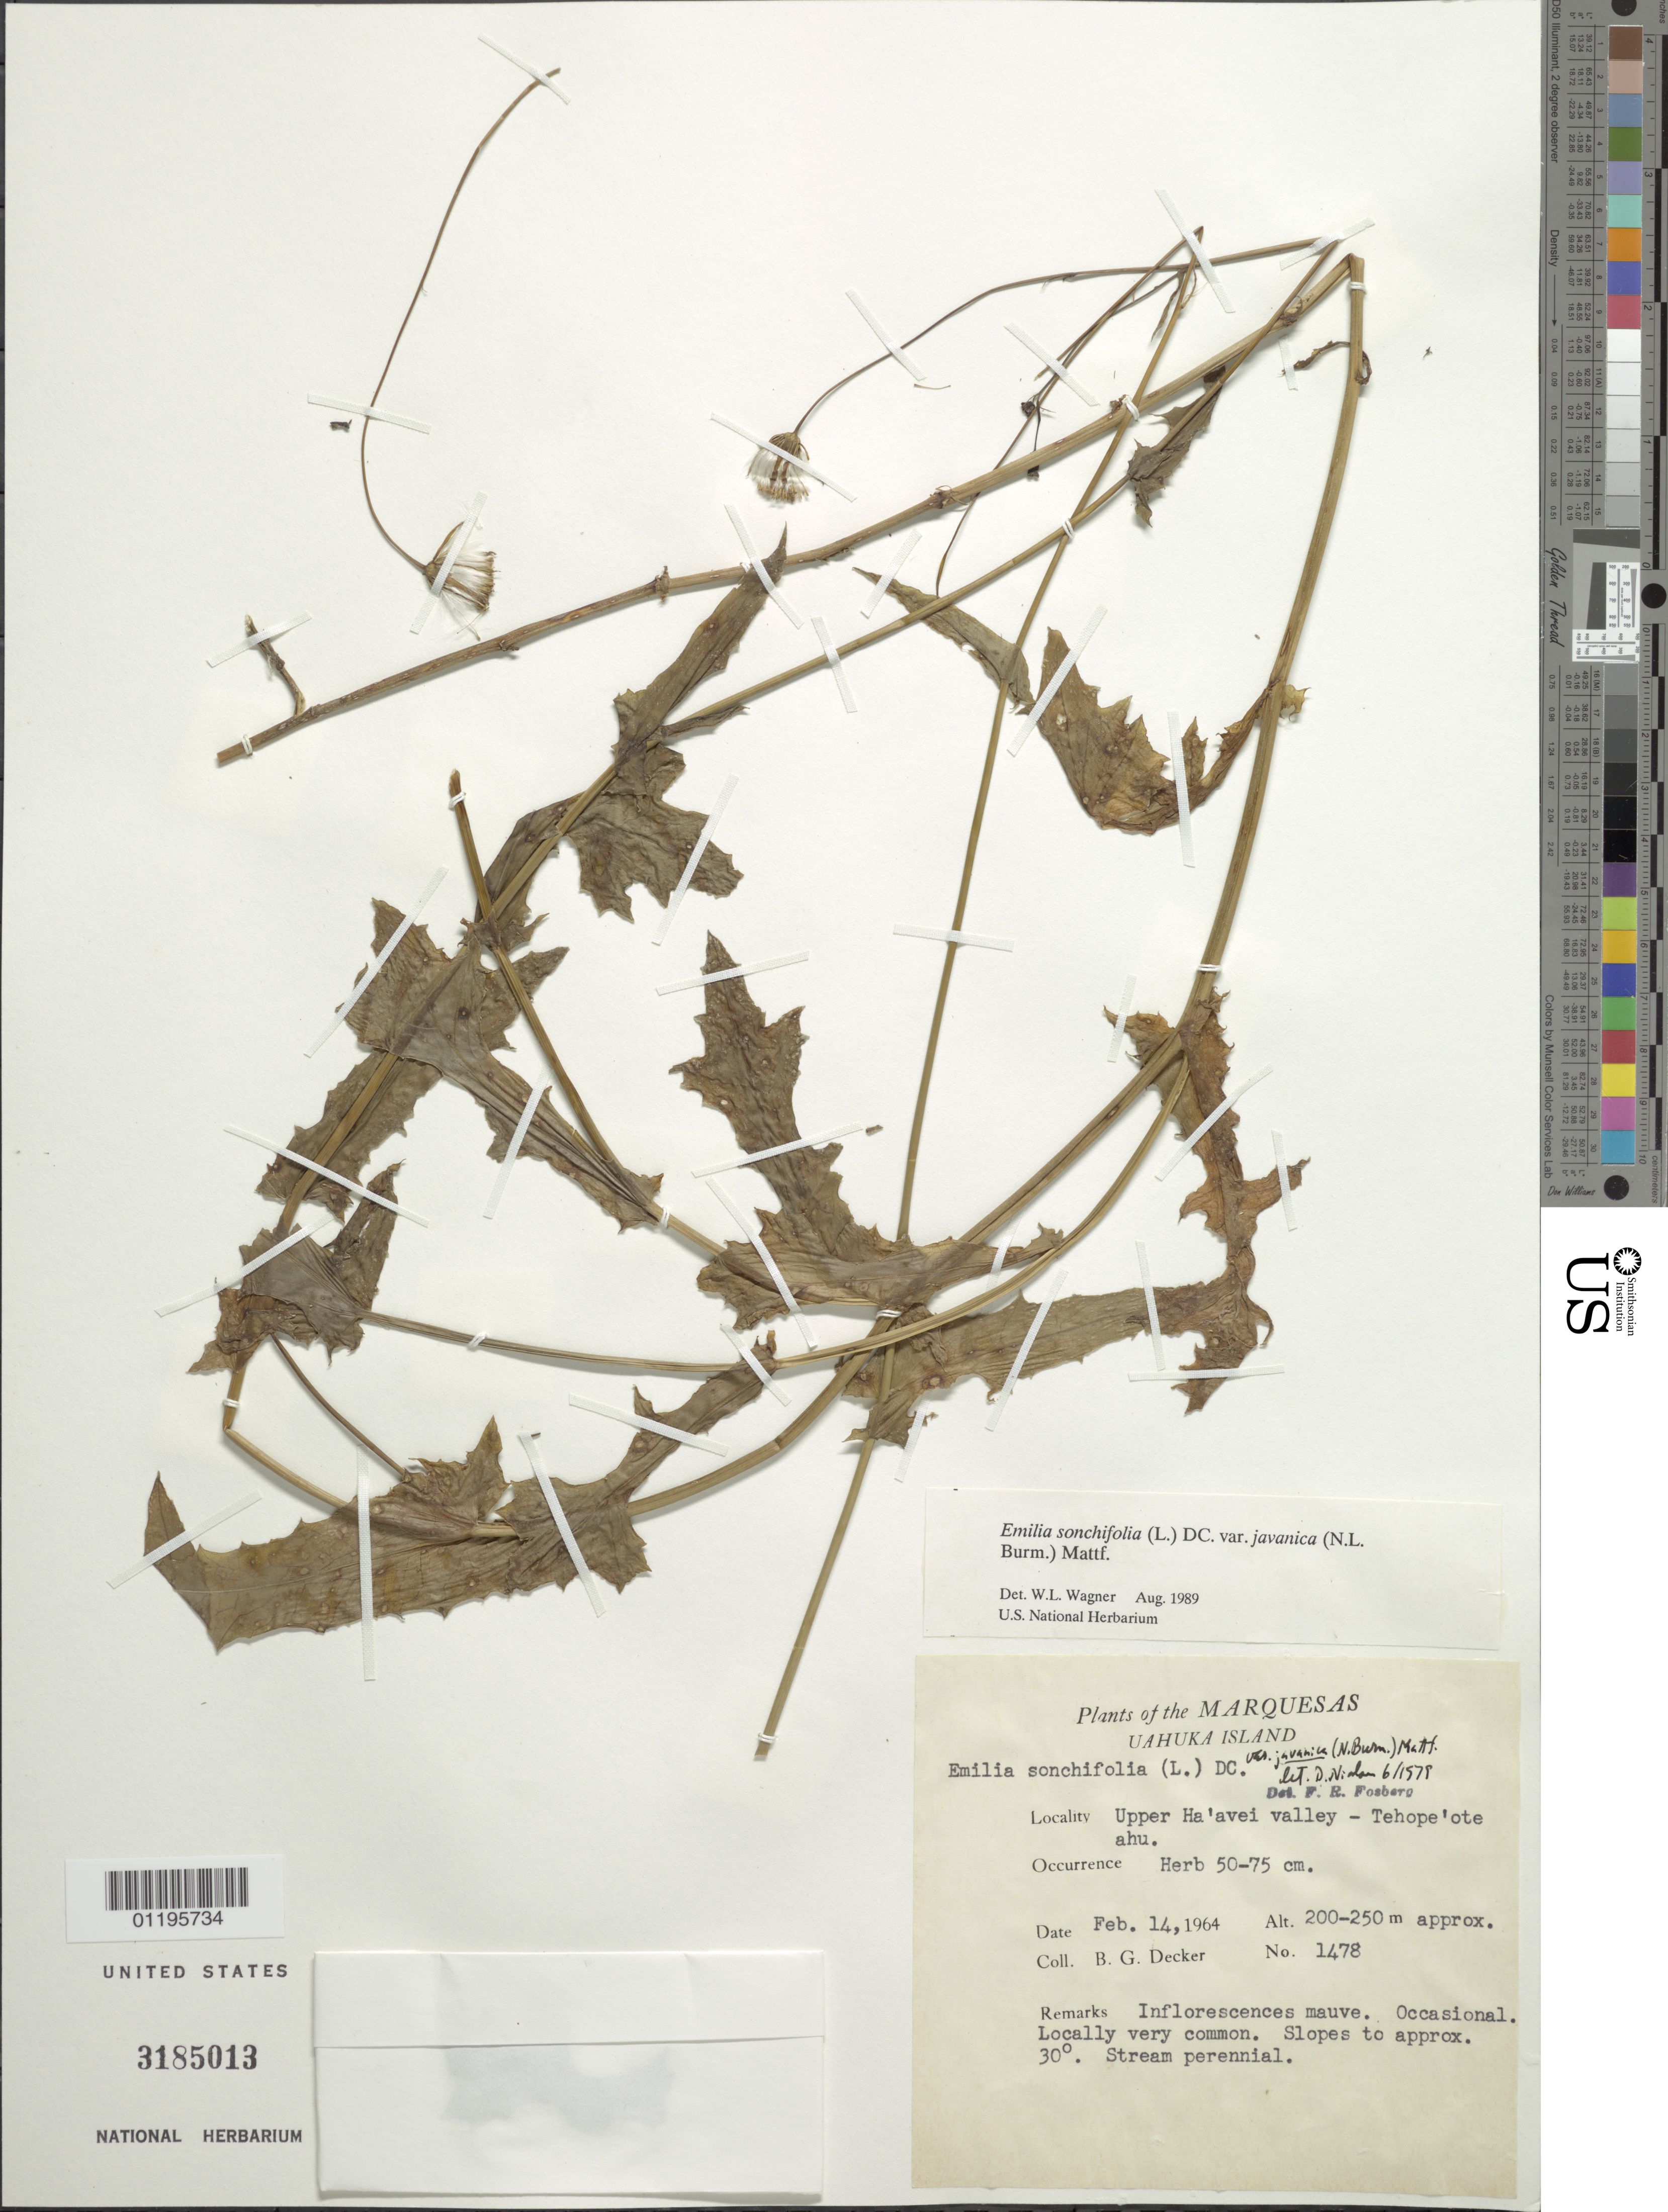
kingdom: Plantae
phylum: Tracheophyta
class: Magnoliopsida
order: Asterales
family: Asteraceae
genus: Emilia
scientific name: Emilia sonchifolia var. javanica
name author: (Burm. f.) Mattf.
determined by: Wagner, W. L., (BOT), Smithsonian Institution - National Museum of Natural History (UNITED STATES)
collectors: B. G. Decker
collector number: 1478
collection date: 1964-02-14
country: French Polynesia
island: Ua Huka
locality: Upper Ha'avei Valley, Tehope'ote ahu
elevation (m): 200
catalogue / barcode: US 3185013